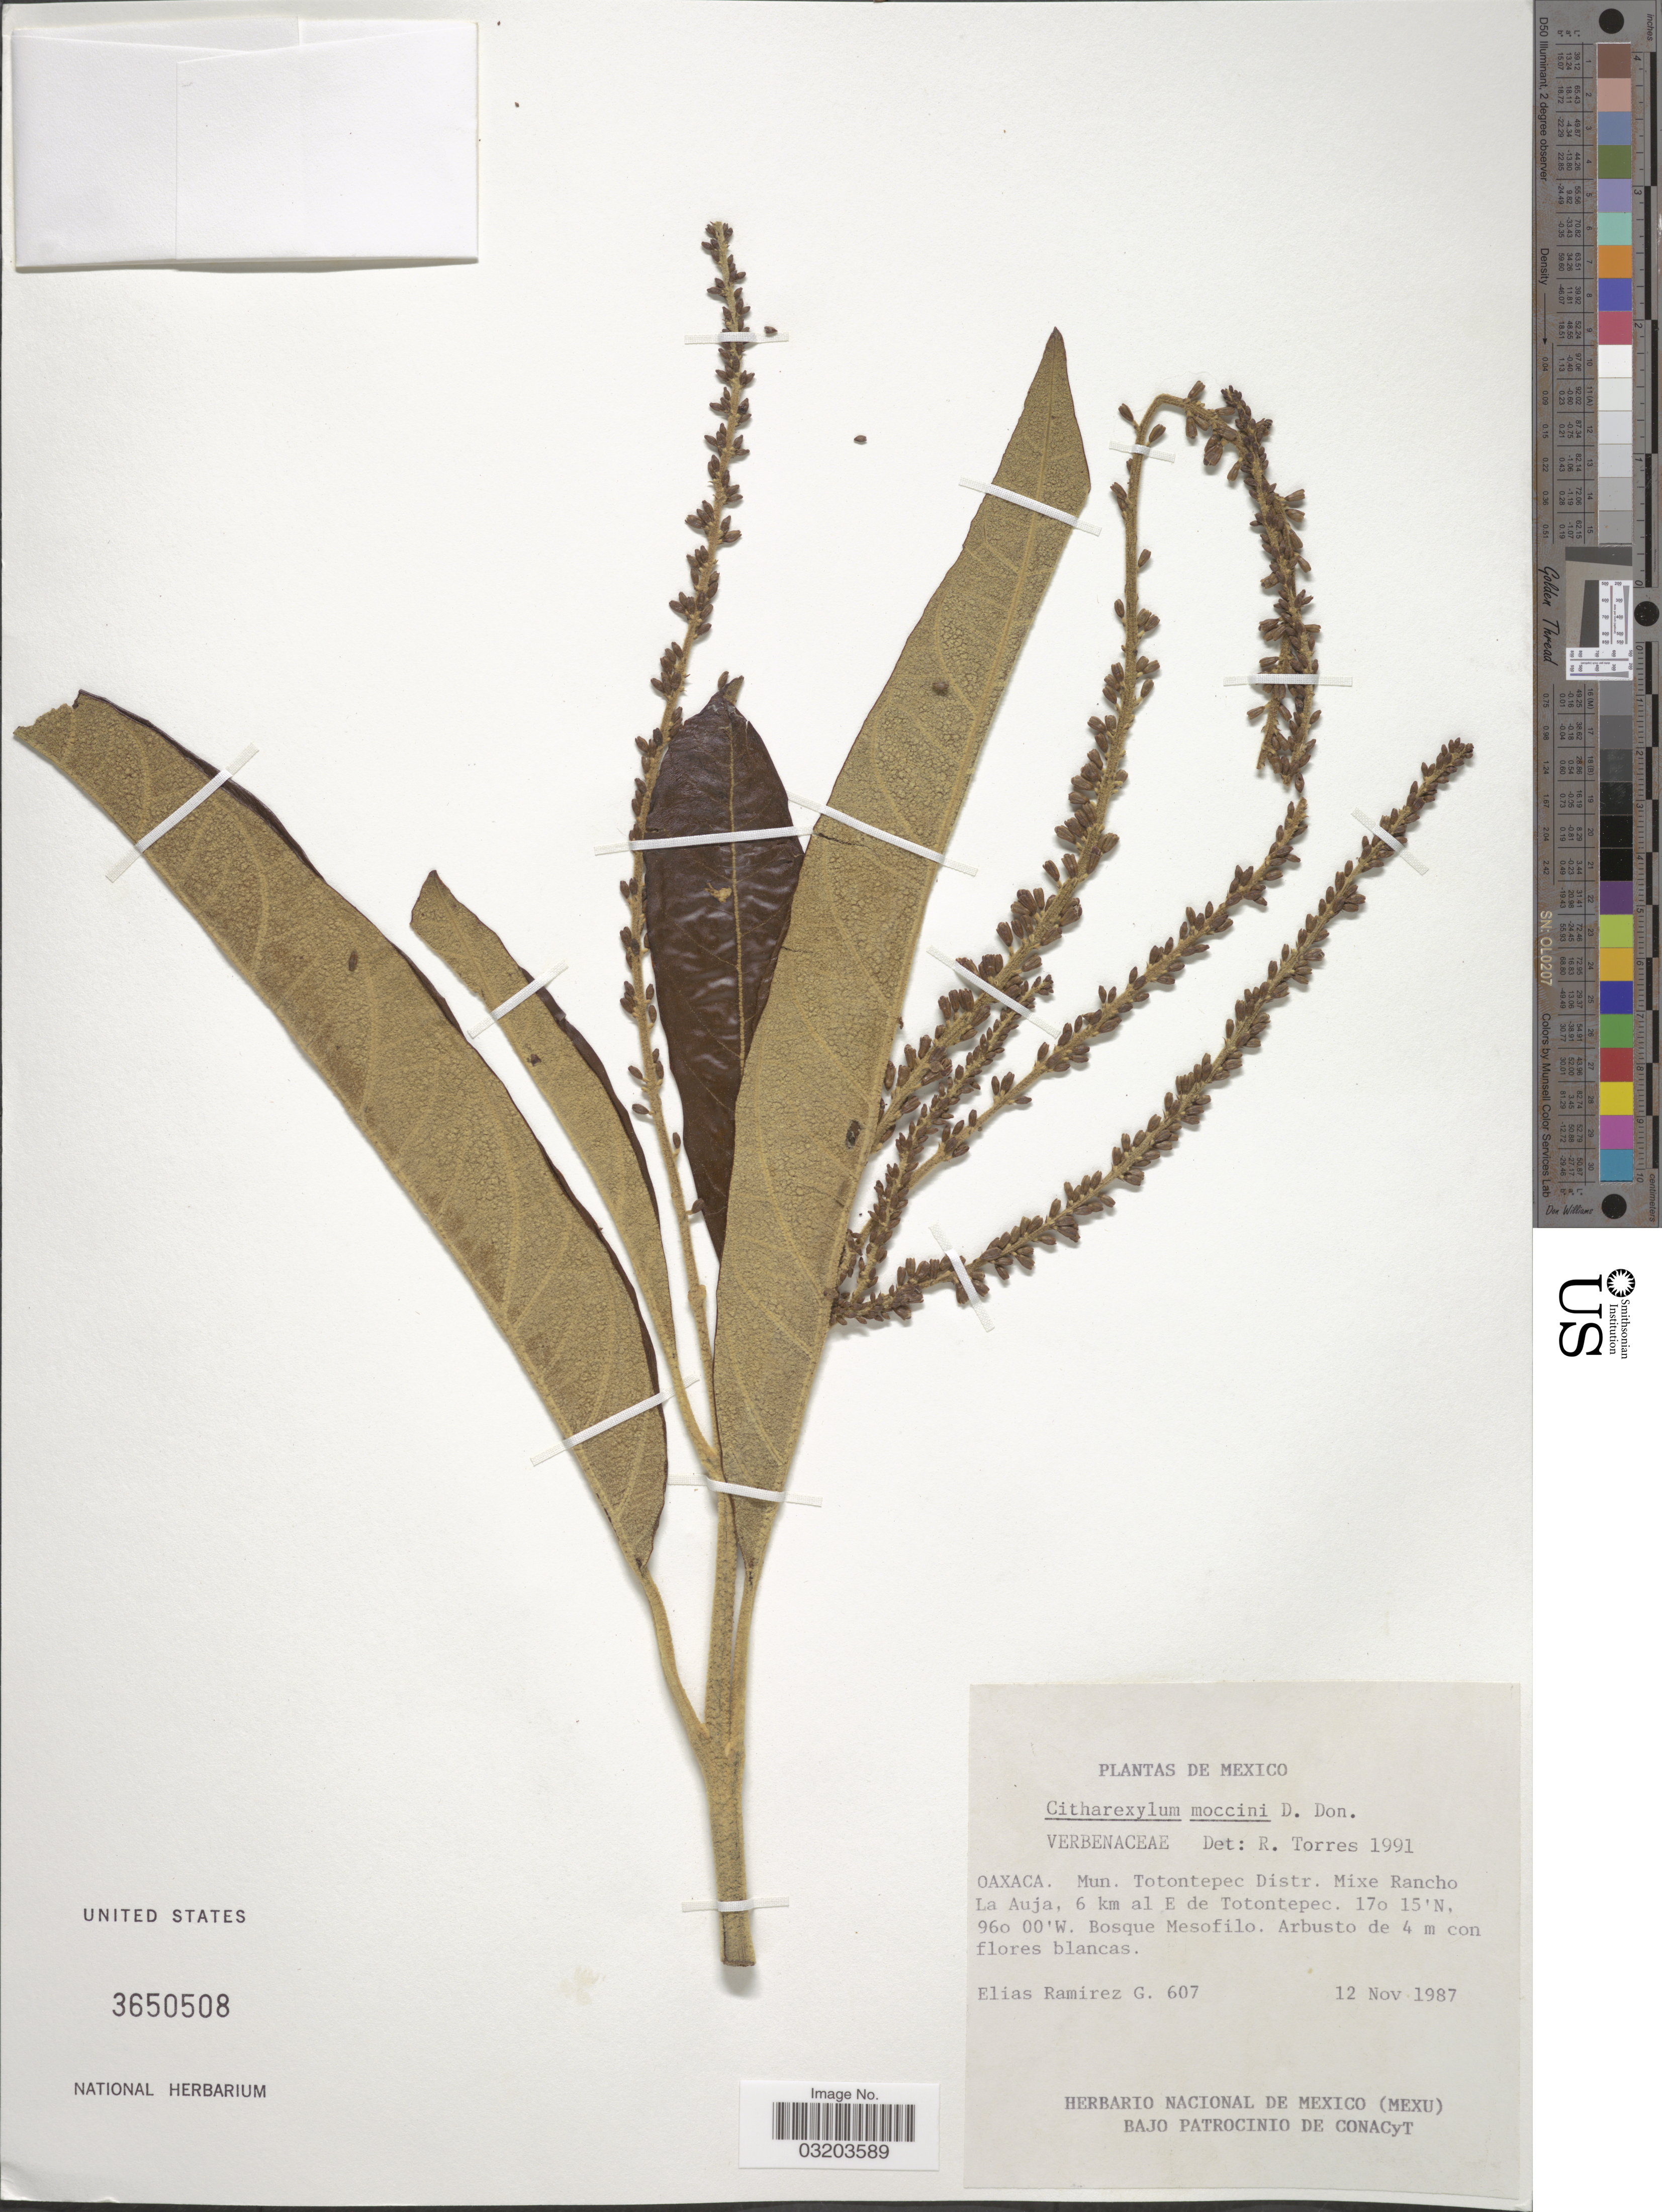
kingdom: Plantae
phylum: Tracheophyta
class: Magnoliopsida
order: Lamiales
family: Verbenaceae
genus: Citharexylum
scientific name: Citharexylum mocinoi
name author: D. Don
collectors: E. Ramirez G.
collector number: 607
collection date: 1987-11-12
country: Mexico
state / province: Oaxaca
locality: Mun. Totontepec Distr. Mixe Rancho La Auja, 6 km al E de Totontepec. Bosque Mesofilo.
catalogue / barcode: US 3650508